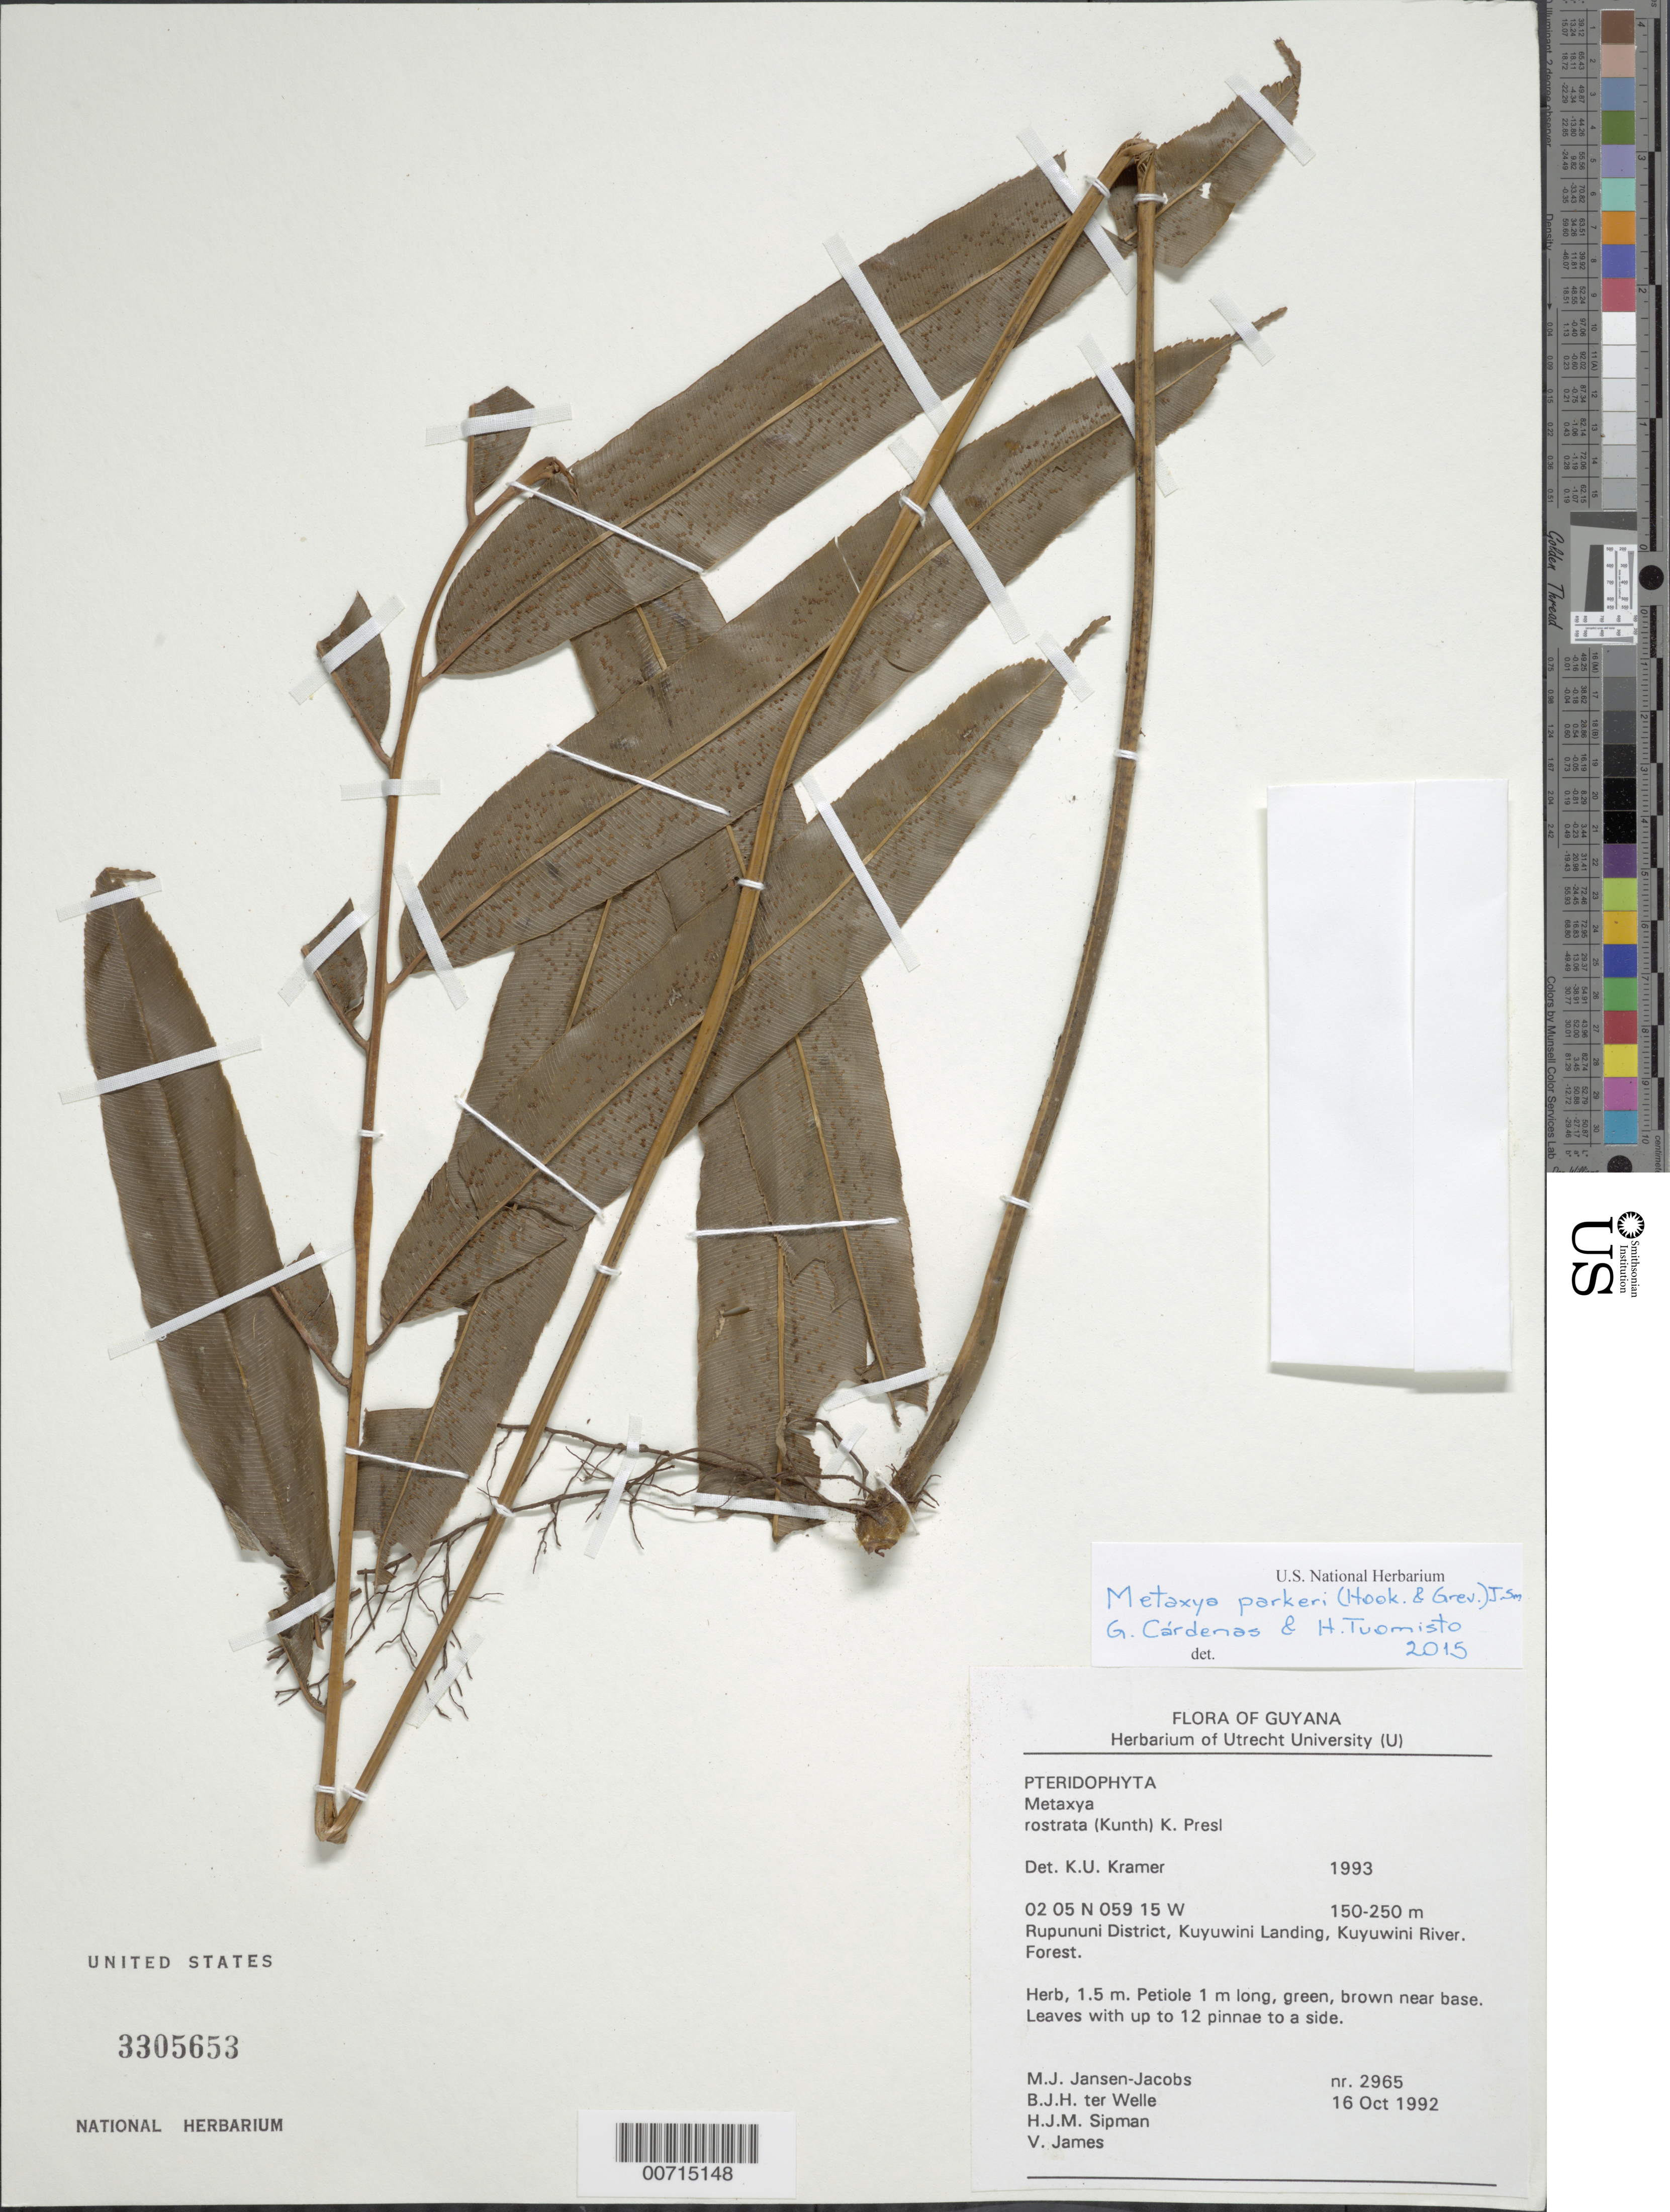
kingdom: Plantae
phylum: Tracheophyta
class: Polypodiopsida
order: Cyatheales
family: Metaxyaceae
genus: Metaxya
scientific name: Metaxya parkeri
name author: (Hook. & Grev.) J. Sm.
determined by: Cárdenas, G.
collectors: M. J. Jansen-Jacobs, B. Welle, H. J. M. Sipman & V. James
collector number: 2965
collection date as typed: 16-Oct-92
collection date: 1992-10-16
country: Guyana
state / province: U. Takutu-U. Essequibo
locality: Kuyuwini Landing, Kuyuwini River, Rupununi District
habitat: Forest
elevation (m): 150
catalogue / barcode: US 3305653